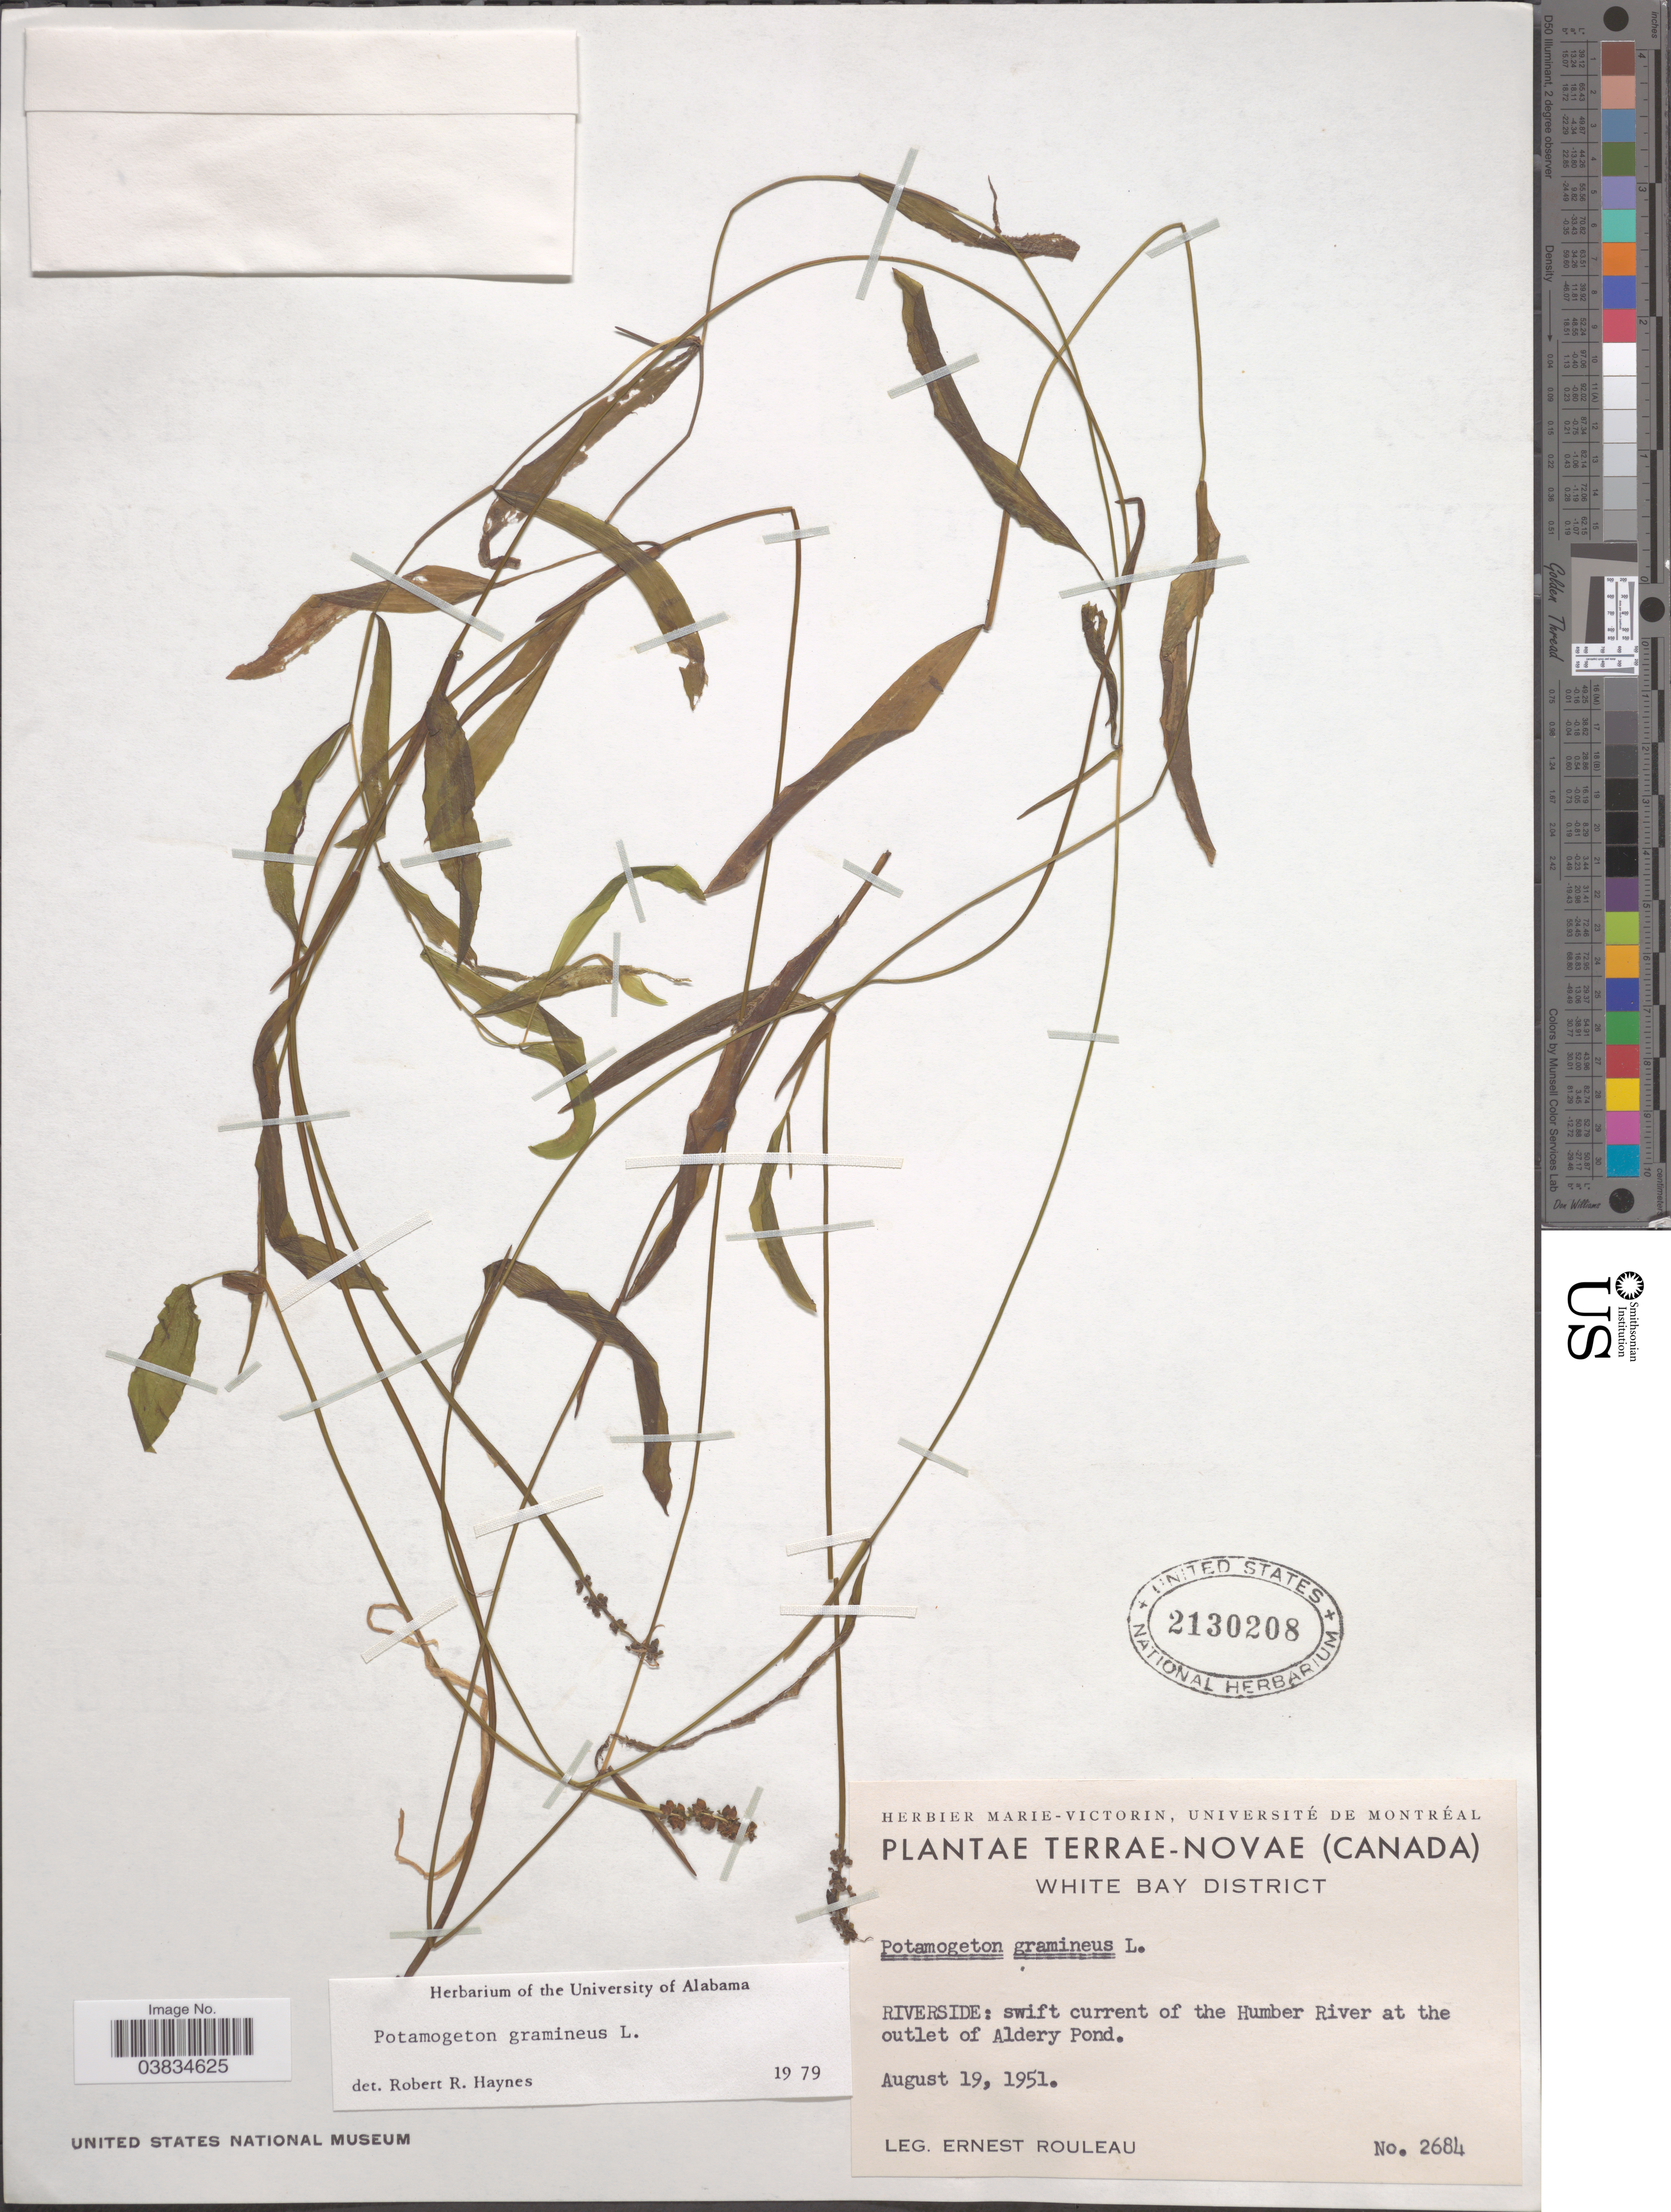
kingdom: Plantae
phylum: Tracheophyta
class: Liliopsida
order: Alismatales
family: Potamogetonaceae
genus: Potamogeton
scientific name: Potamogeton gramineus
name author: L.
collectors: J. Rouleau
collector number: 2684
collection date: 1951-08-19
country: Canada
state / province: Newfoundland and Labrador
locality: Terrae-Novae. White Bay District. Riverside: swift current of the Humber River at the outlet of Aldery Pond.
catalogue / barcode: US 2130208